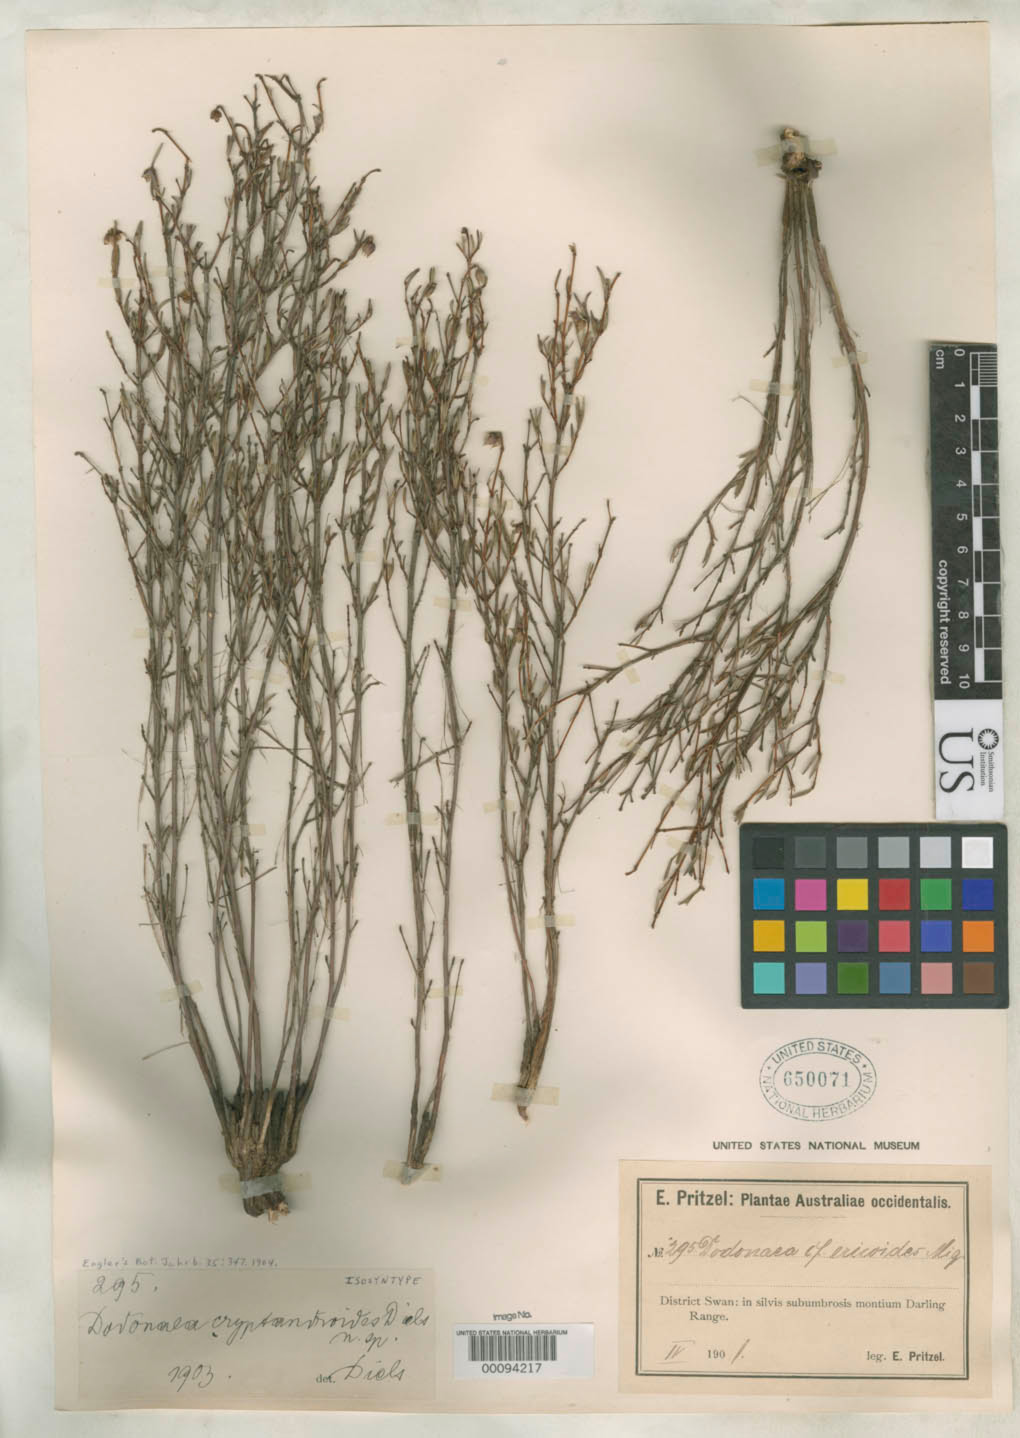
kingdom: Plantae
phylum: Tracheophyta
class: Magnoliopsida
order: Sapindales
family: Sapindaceae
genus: Dodonaea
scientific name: Dodonaea cryptantoides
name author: Diels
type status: Isolectotype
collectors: E. G. Pritzel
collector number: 295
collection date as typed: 1903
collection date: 1903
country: Australia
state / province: Western Australia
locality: Swan, montium Darling Range.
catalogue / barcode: US 650071